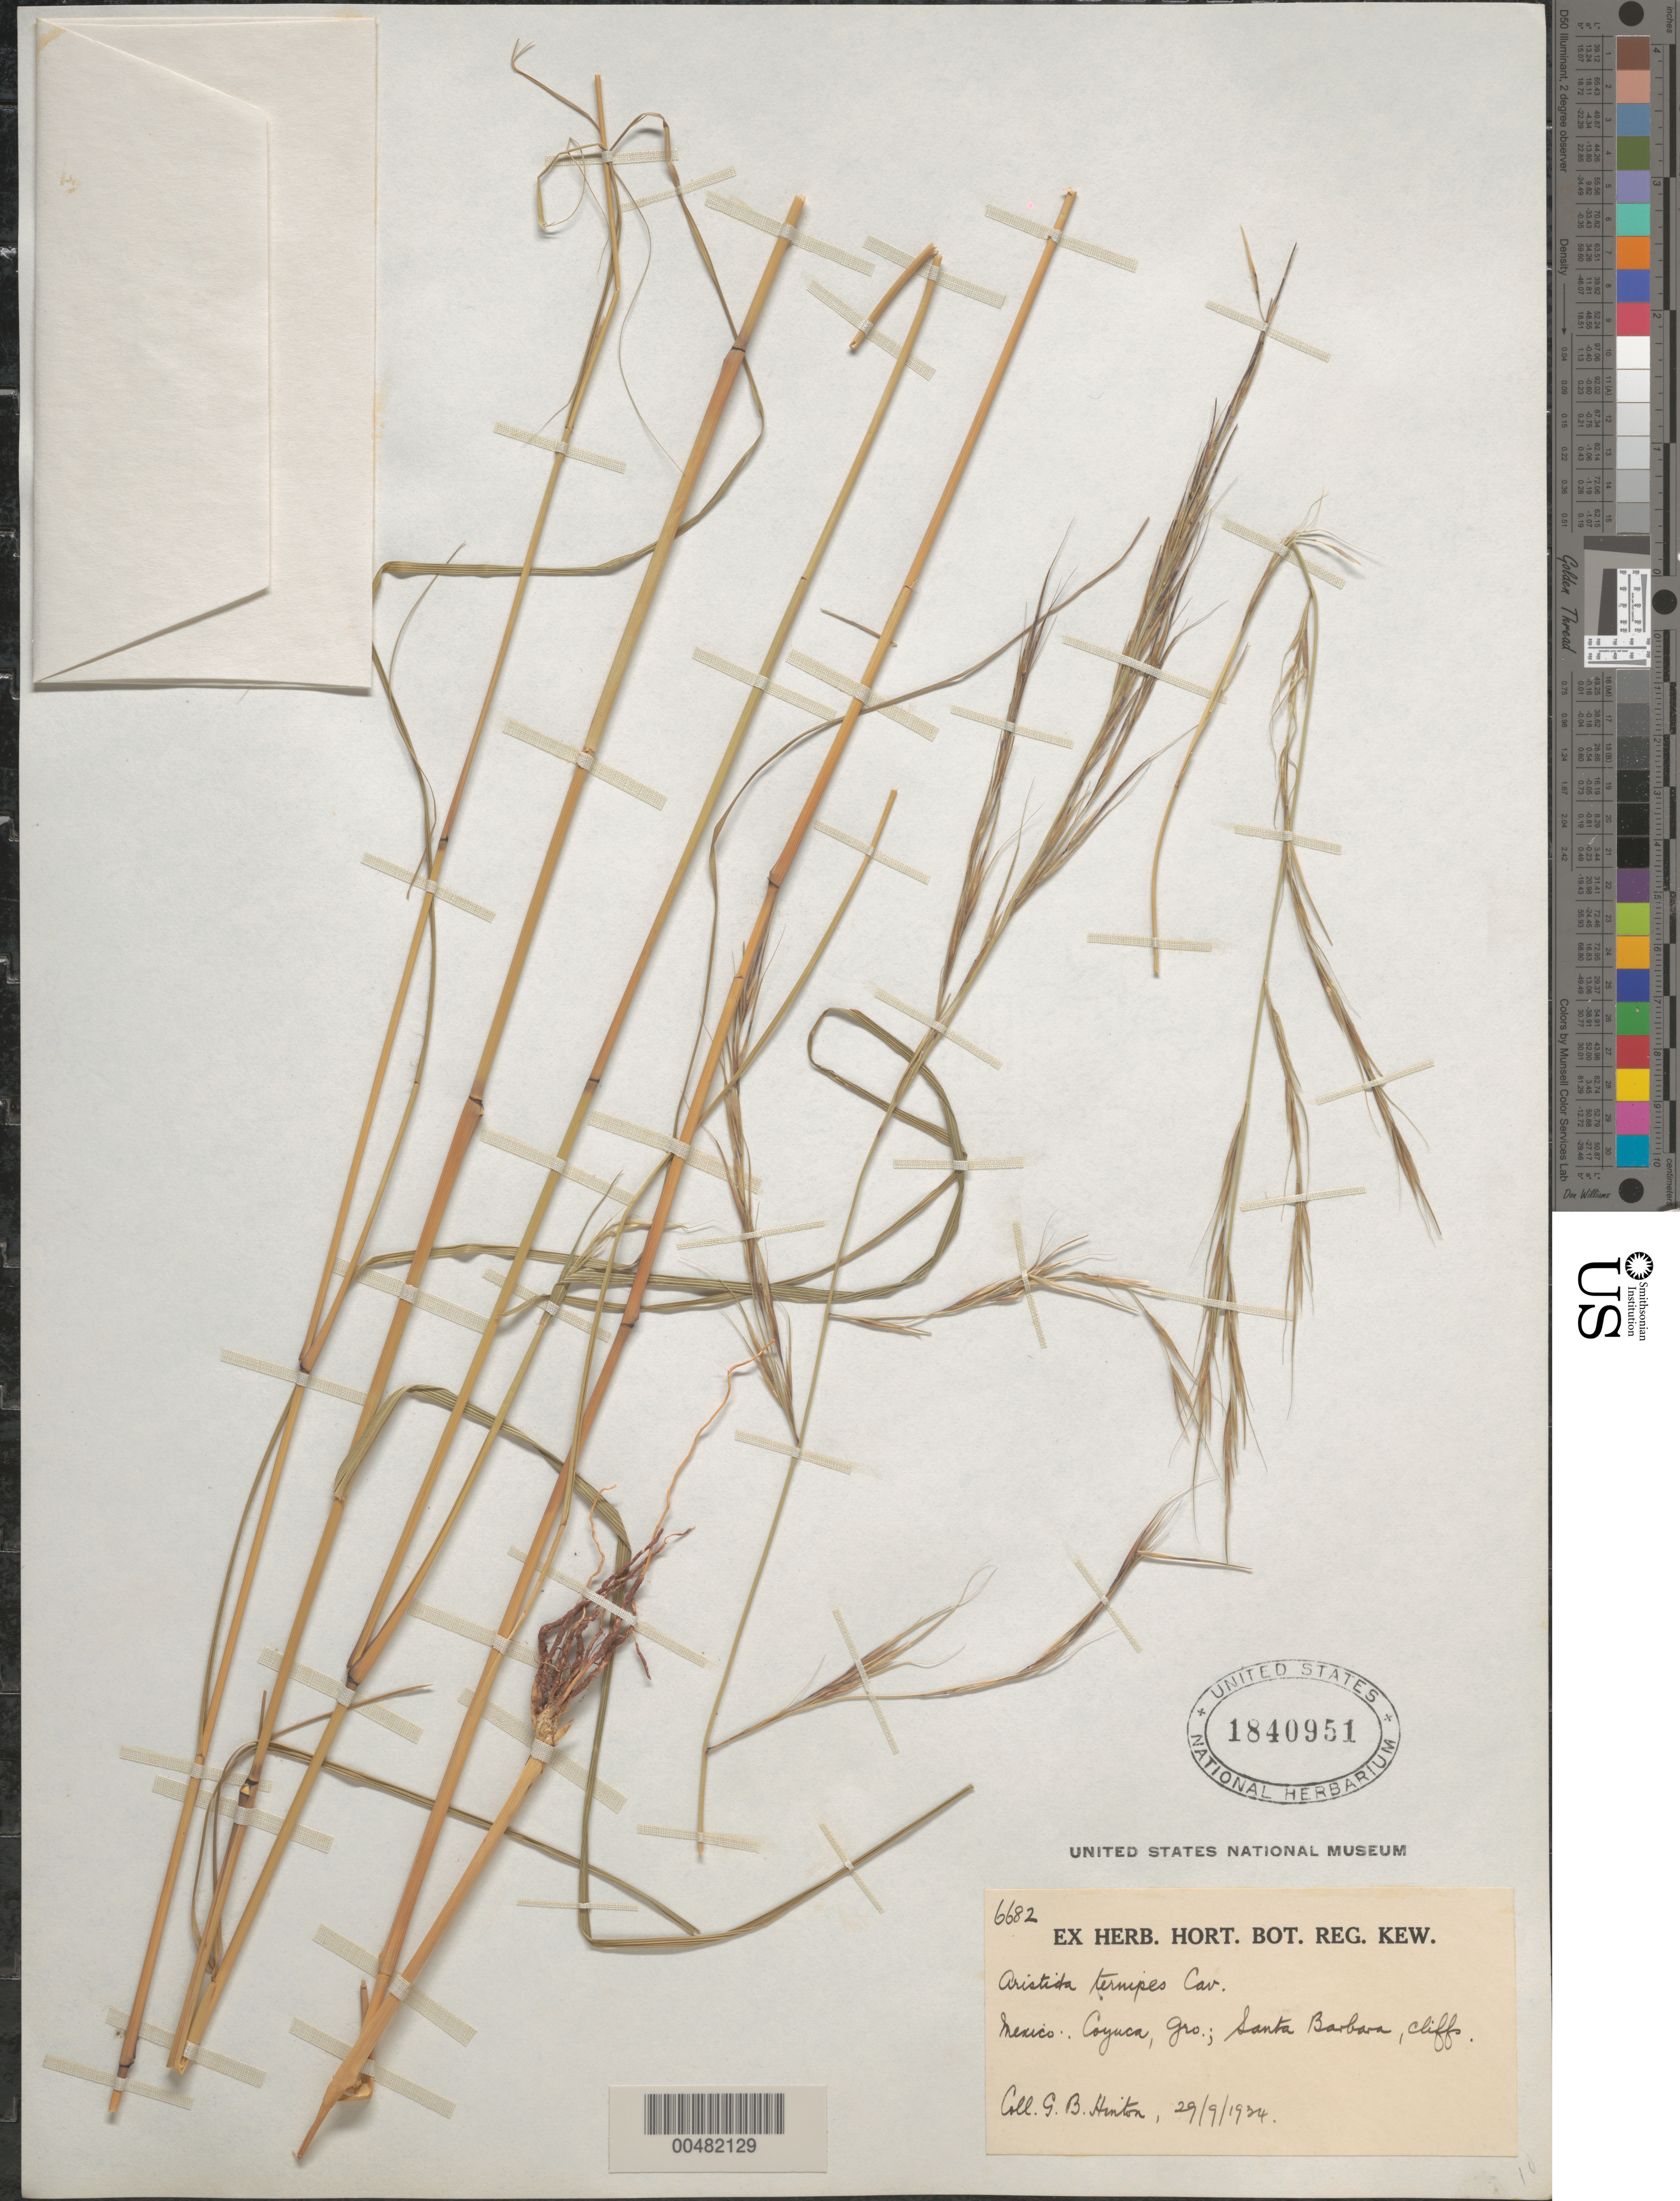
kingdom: Plantae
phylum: Tracheophyta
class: Liliopsida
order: Poales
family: Poaceae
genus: Aristida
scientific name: Aristida ternipes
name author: Cav.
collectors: G. B. Hinton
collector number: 6682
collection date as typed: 29 Sep 1934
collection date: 1934-09-29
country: Mexico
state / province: Guerrero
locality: Coyuca, Santa Barbara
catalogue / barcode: US 1840951